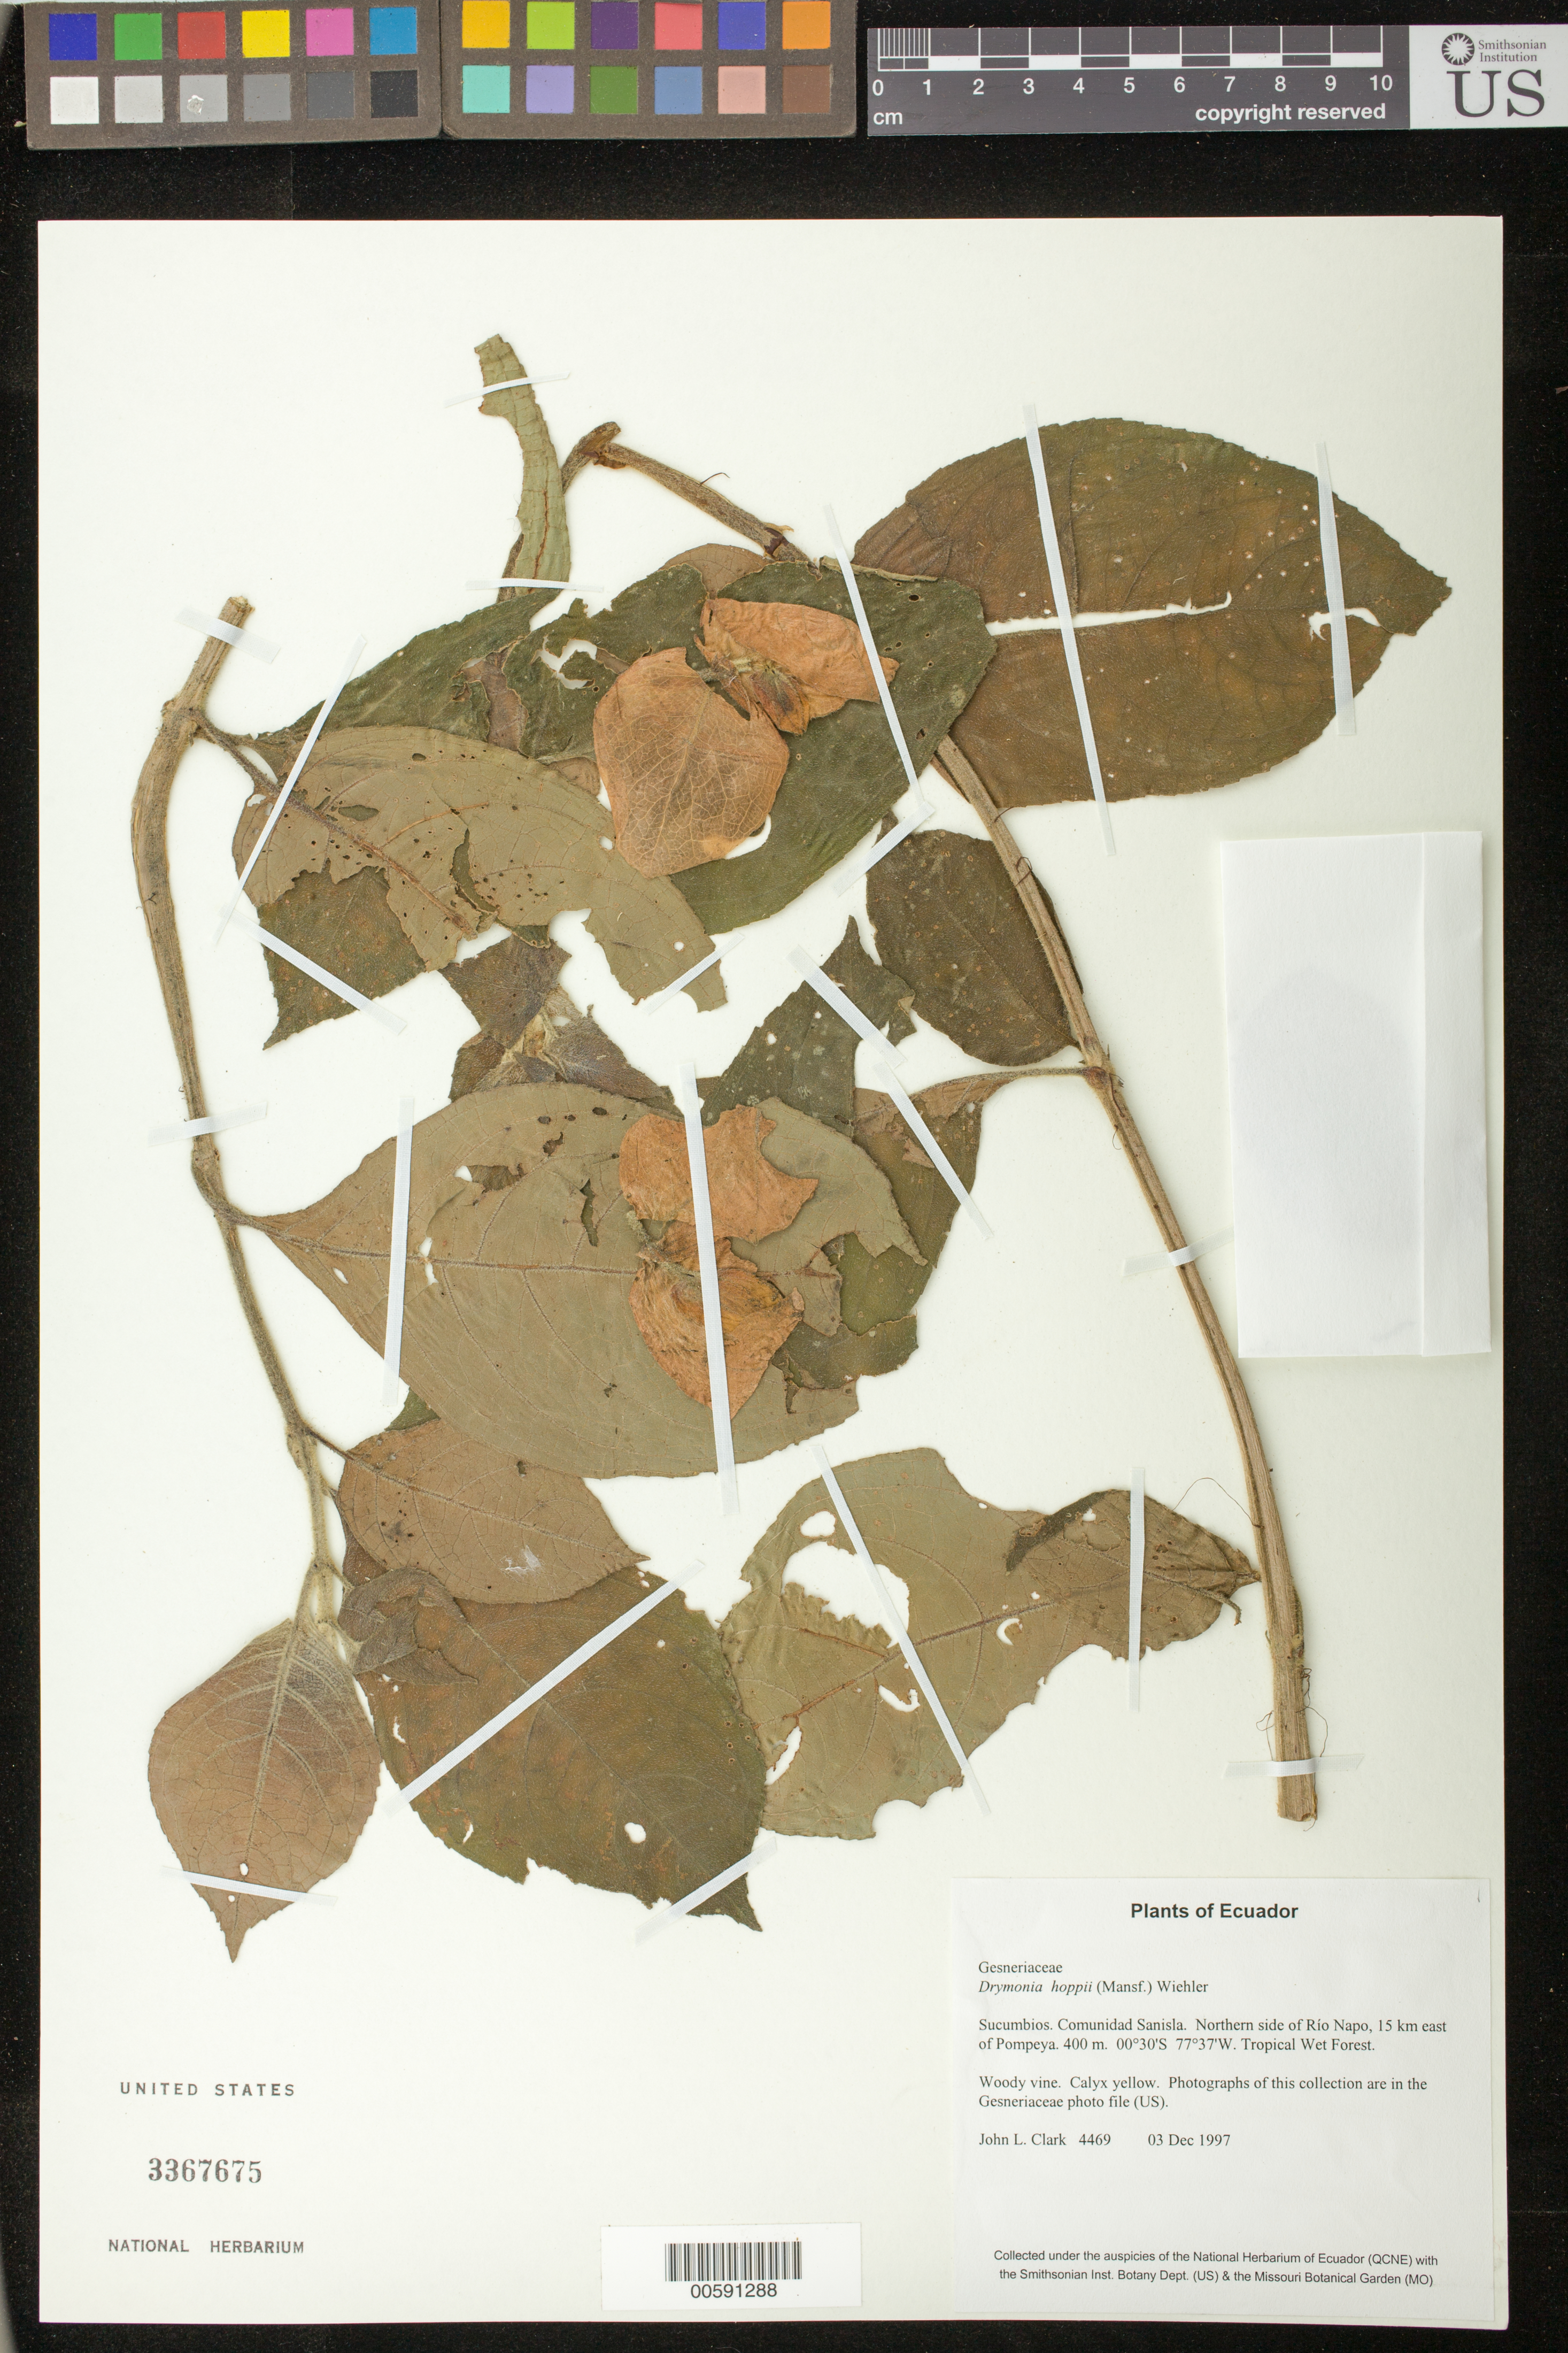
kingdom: Plantae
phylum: Tracheophyta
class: Magnoliopsida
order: Lamiales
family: Gesneriaceae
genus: Drymonia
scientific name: Drymonia hoppii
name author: (Mansf.) Wiehler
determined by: Skog, Laurence E.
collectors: J. L. Clark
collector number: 4469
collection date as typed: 03 Dec 1997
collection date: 1997-12-03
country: Ecuador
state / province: Sucumbíos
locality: Comunidad Sanisla. Northern side of Río Napo, 15 km east of Pompeya.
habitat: Tropical Wet Forest.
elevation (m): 400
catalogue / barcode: US 3367675